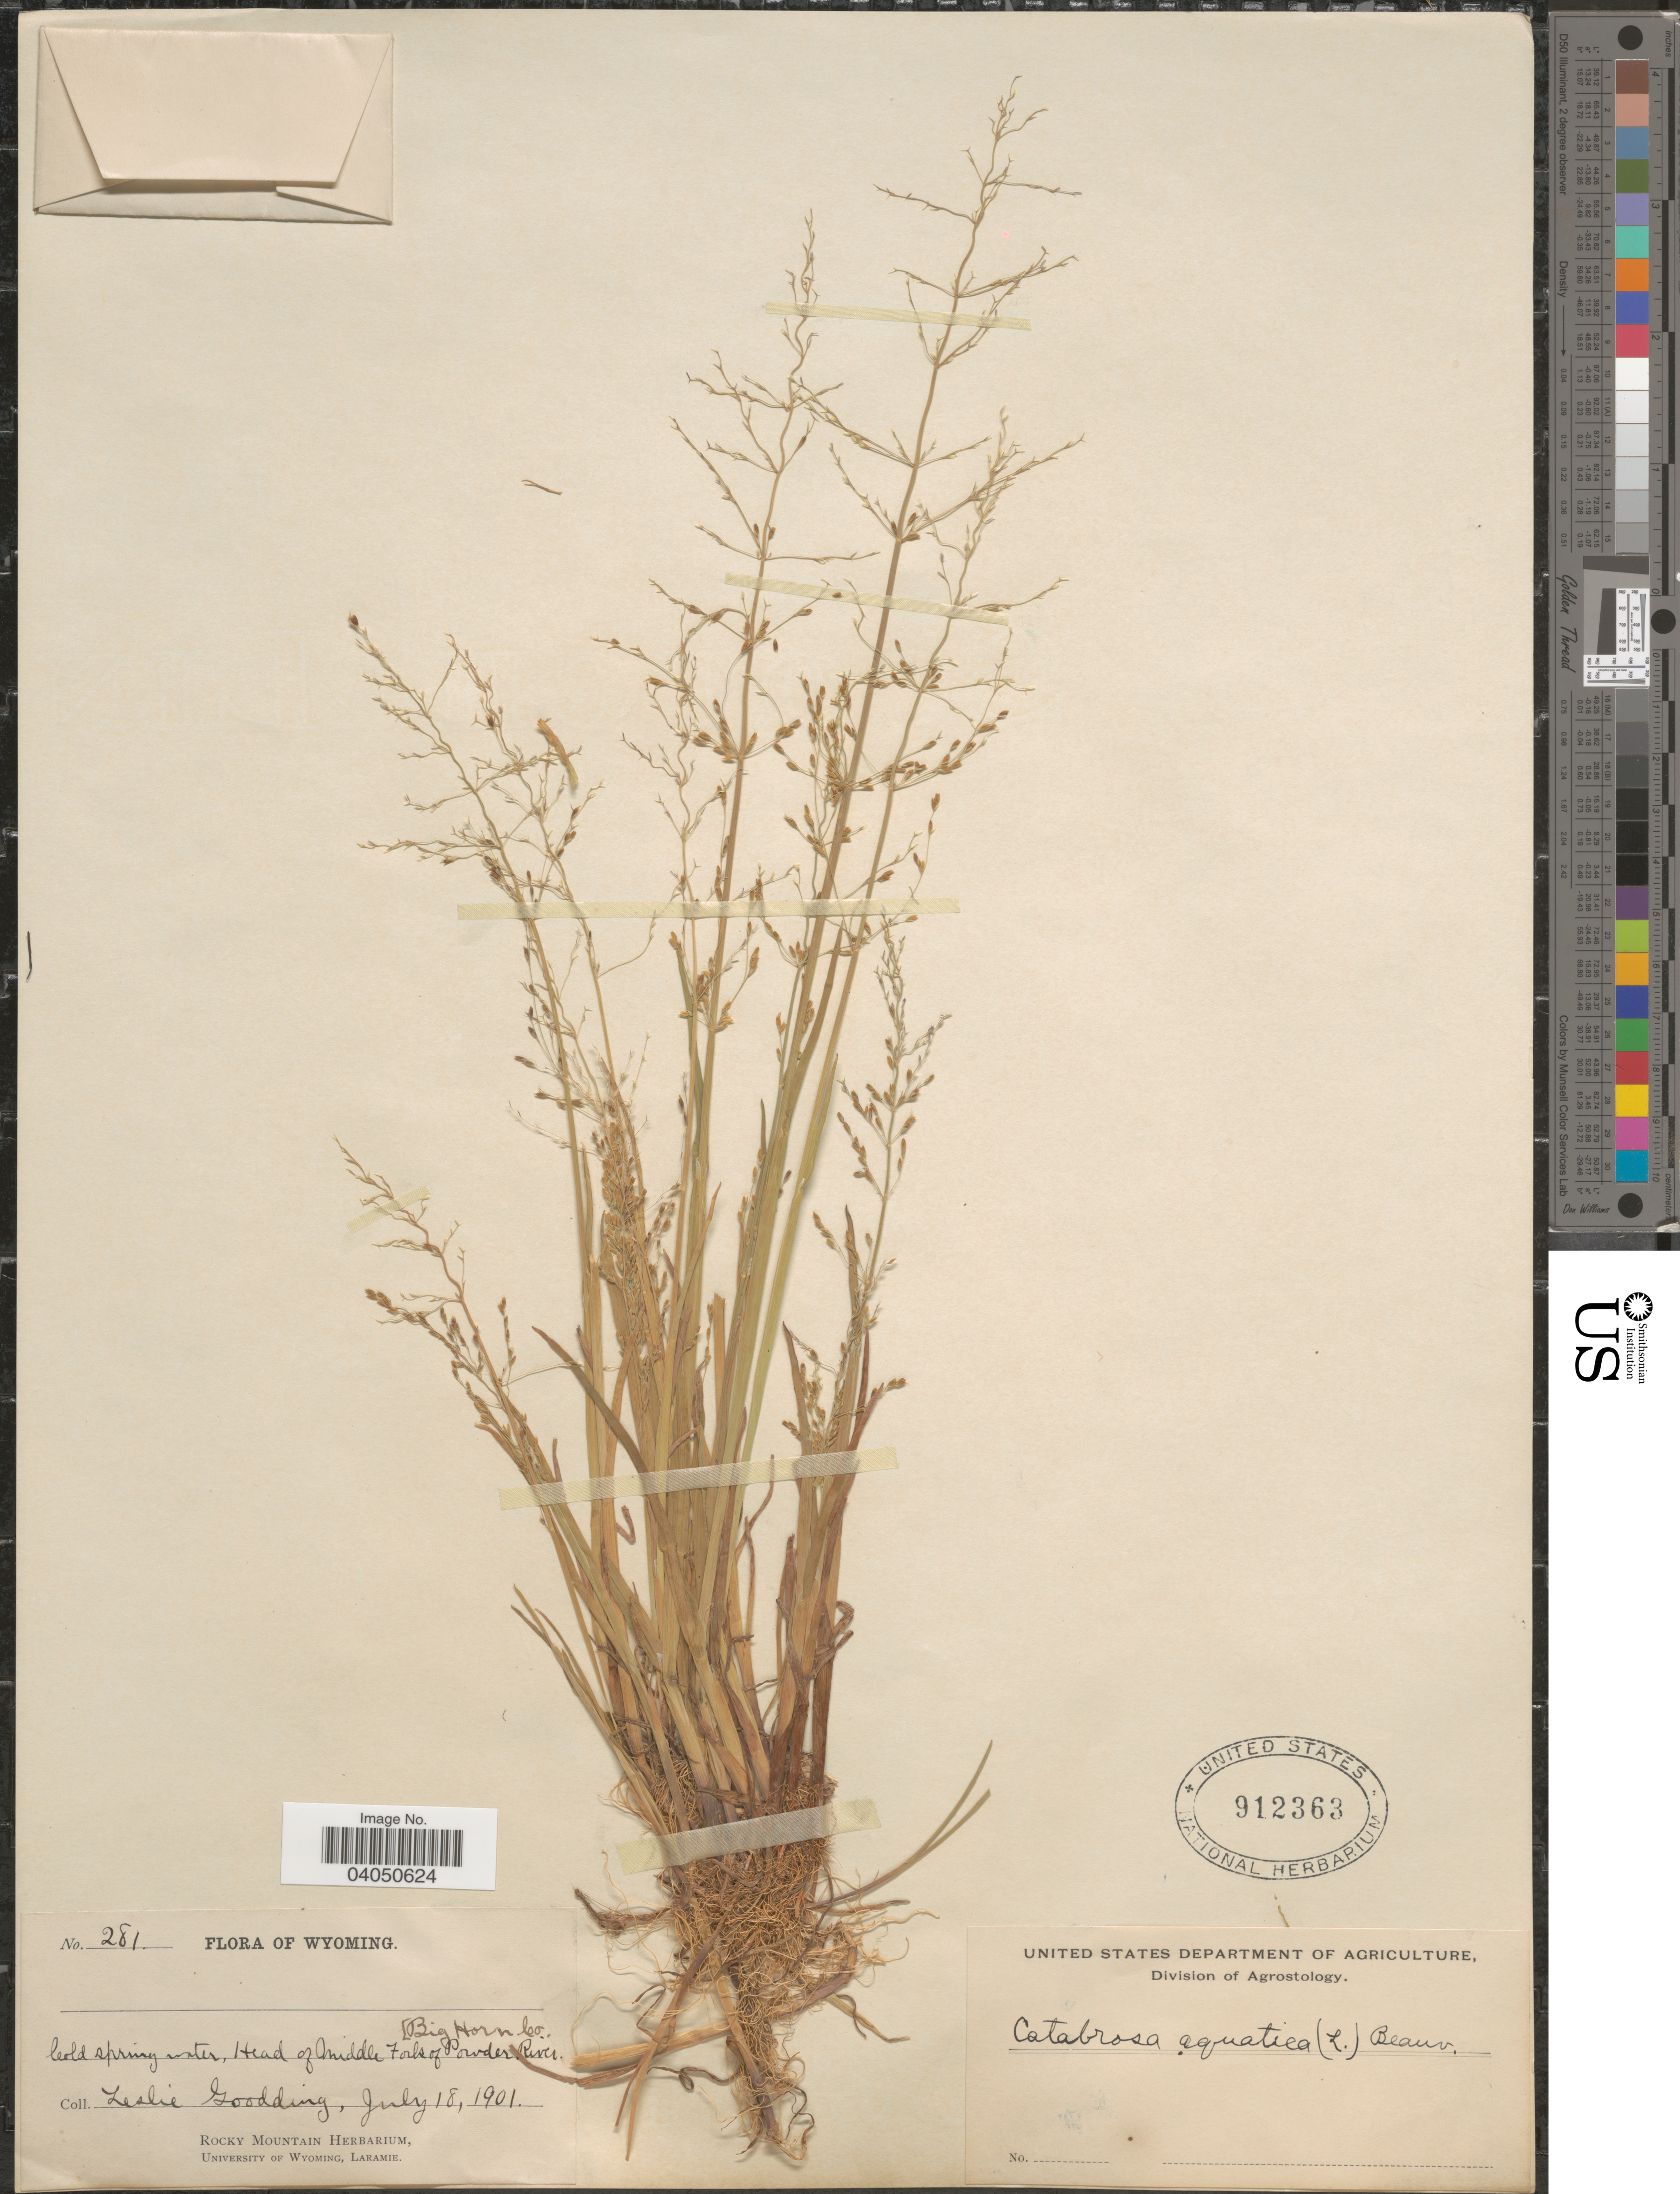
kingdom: Plantae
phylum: Tracheophyta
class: Liliopsida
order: Poales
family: Poaceae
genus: Catabrosa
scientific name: Catabrosa aquatica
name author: (L.) P. Beauv.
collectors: L. N. Goodding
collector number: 281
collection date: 1901-07-18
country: United States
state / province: Wyoming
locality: Big Horn Co. Cold spring water, Head of Middle Fork of Powder River.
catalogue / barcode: US 912363